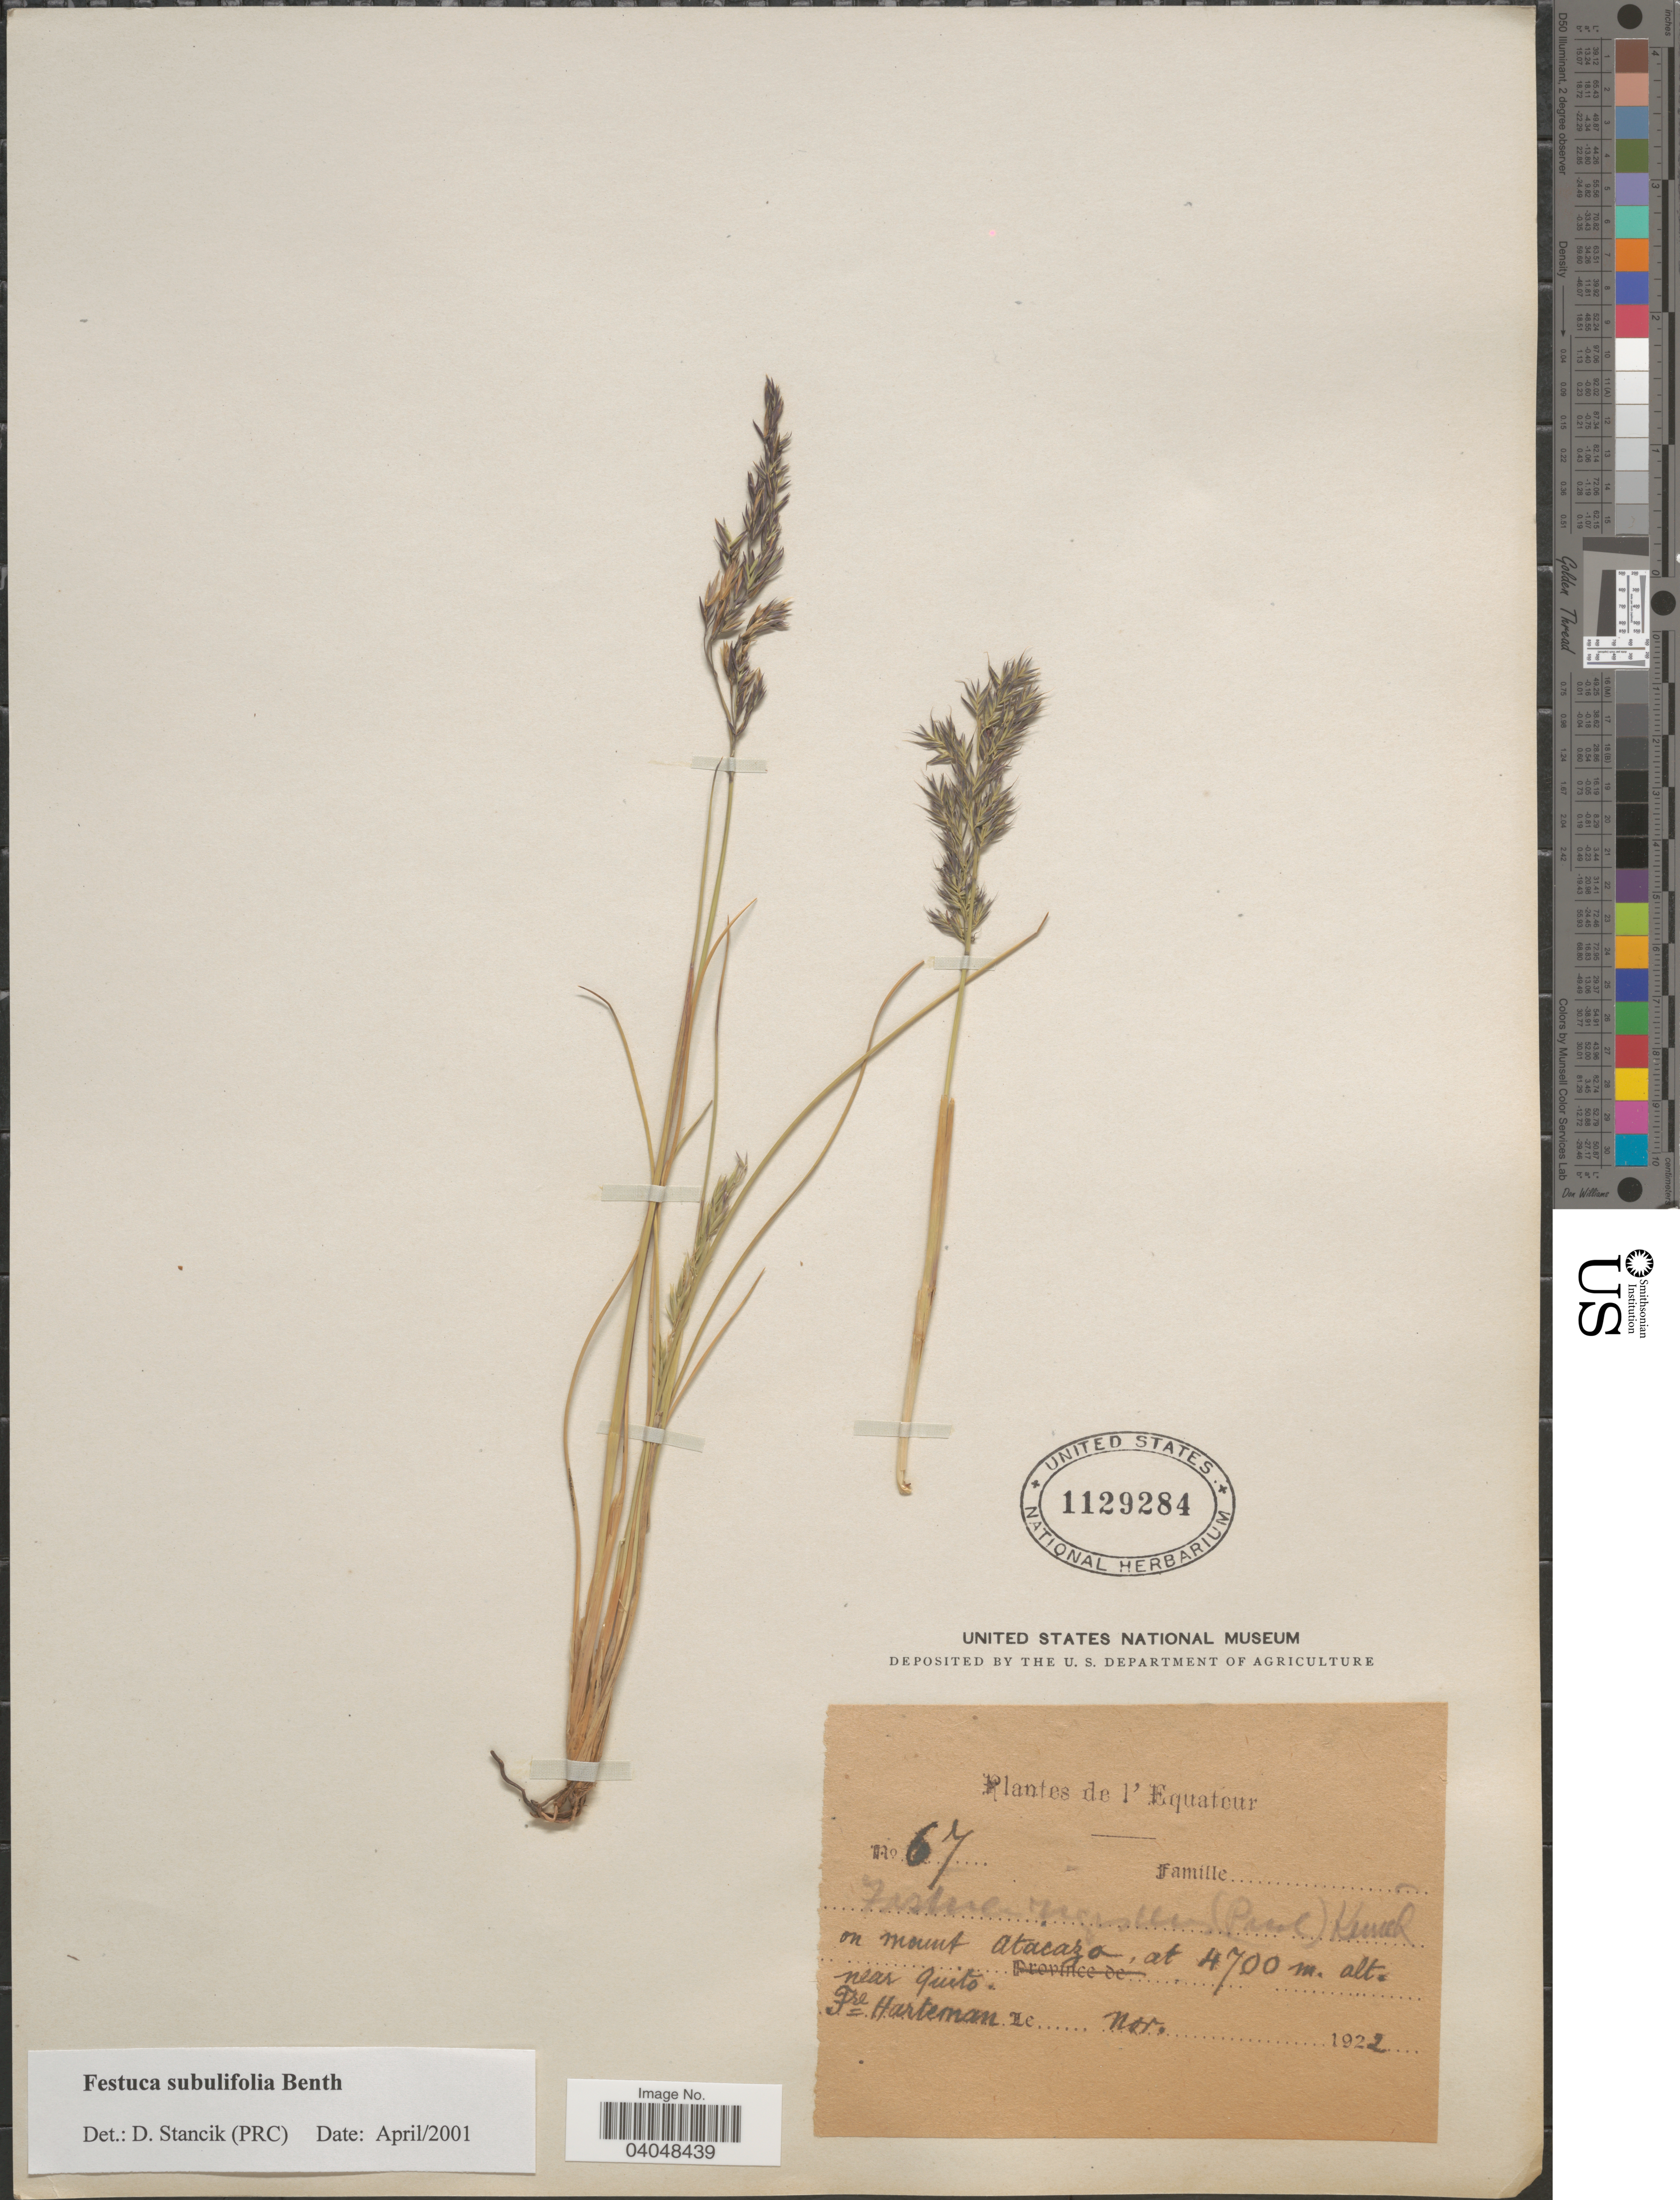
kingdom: Plantae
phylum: Tracheophyta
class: Liliopsida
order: Poales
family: Poaceae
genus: Festuca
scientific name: Festuca subulifolia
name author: Benth.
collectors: Harteman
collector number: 67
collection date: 1922-11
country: Ecuador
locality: On mount Atacaza, near Quito.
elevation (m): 4700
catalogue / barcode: US 1129284